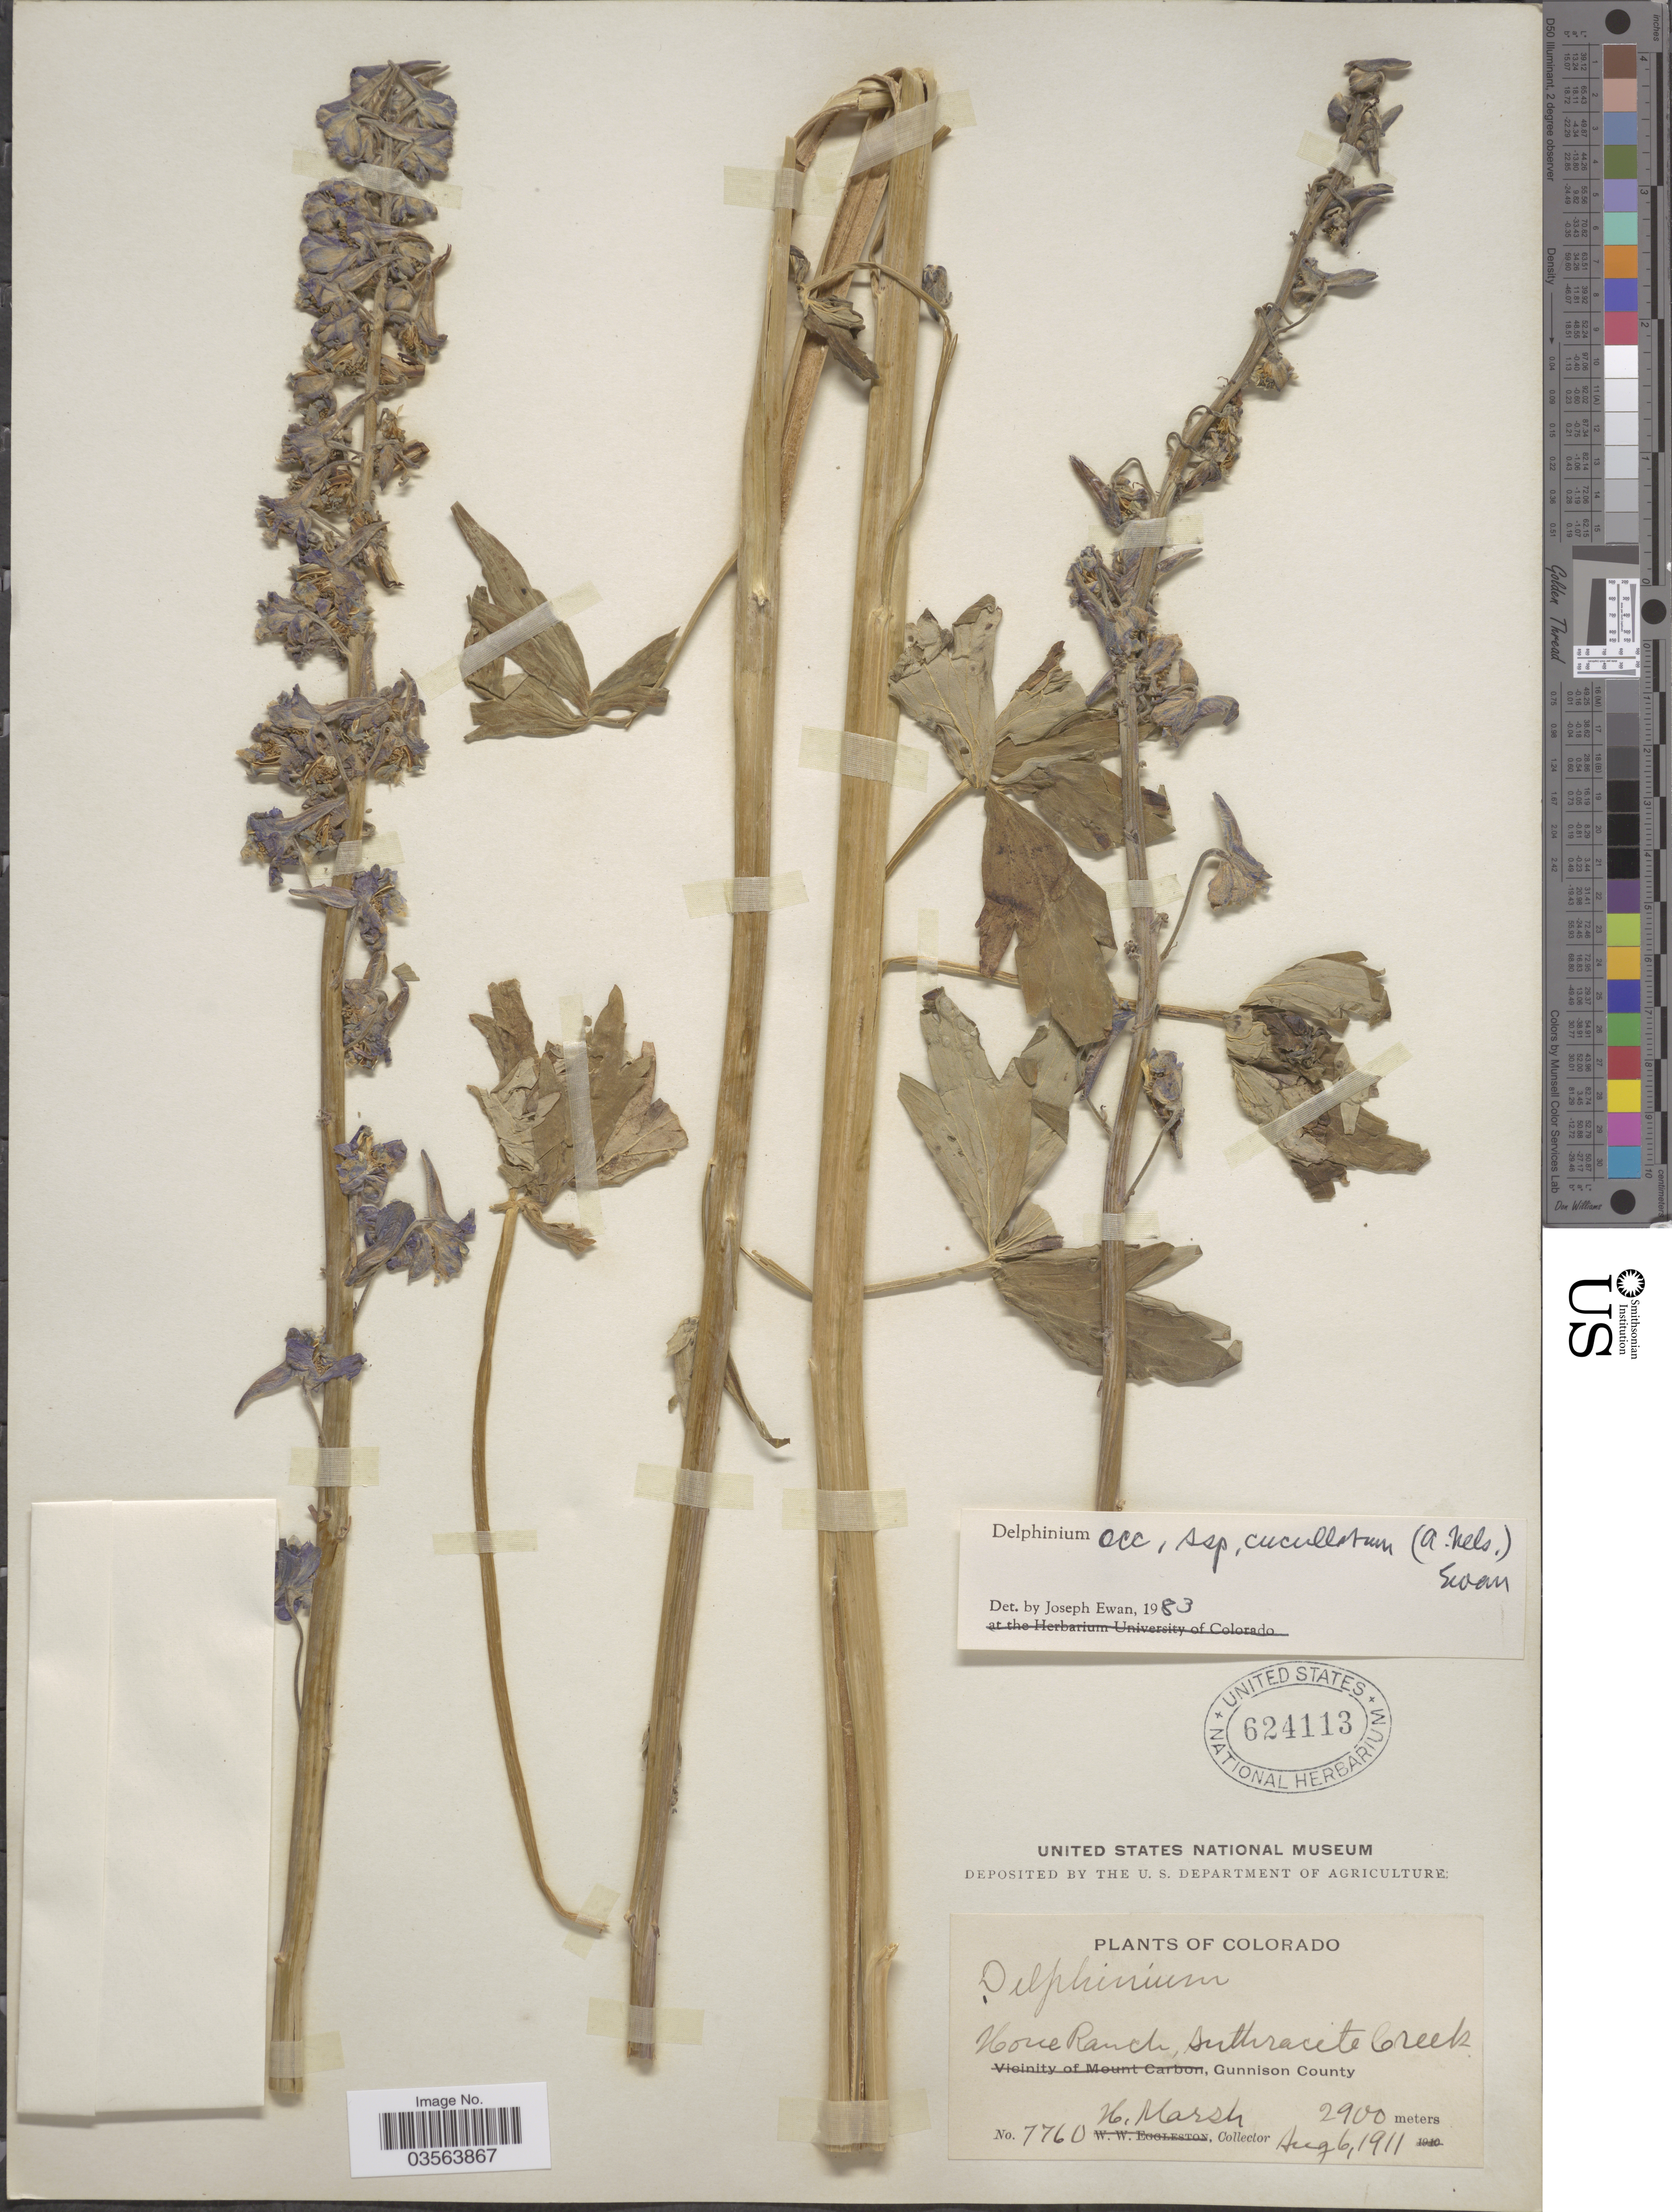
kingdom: Plantae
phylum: Tracheophyta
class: Magnoliopsida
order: Ranunculales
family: Ranunculaceae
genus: Delphinium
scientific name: Delphinium x occidentale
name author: (S. Watson) S. Watson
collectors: H. Marsh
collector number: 7760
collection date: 1911-08-06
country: United States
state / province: Colorado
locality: Horse Ranch, Anthracite Creek, Gunnison County.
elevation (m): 2900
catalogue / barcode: US 624113